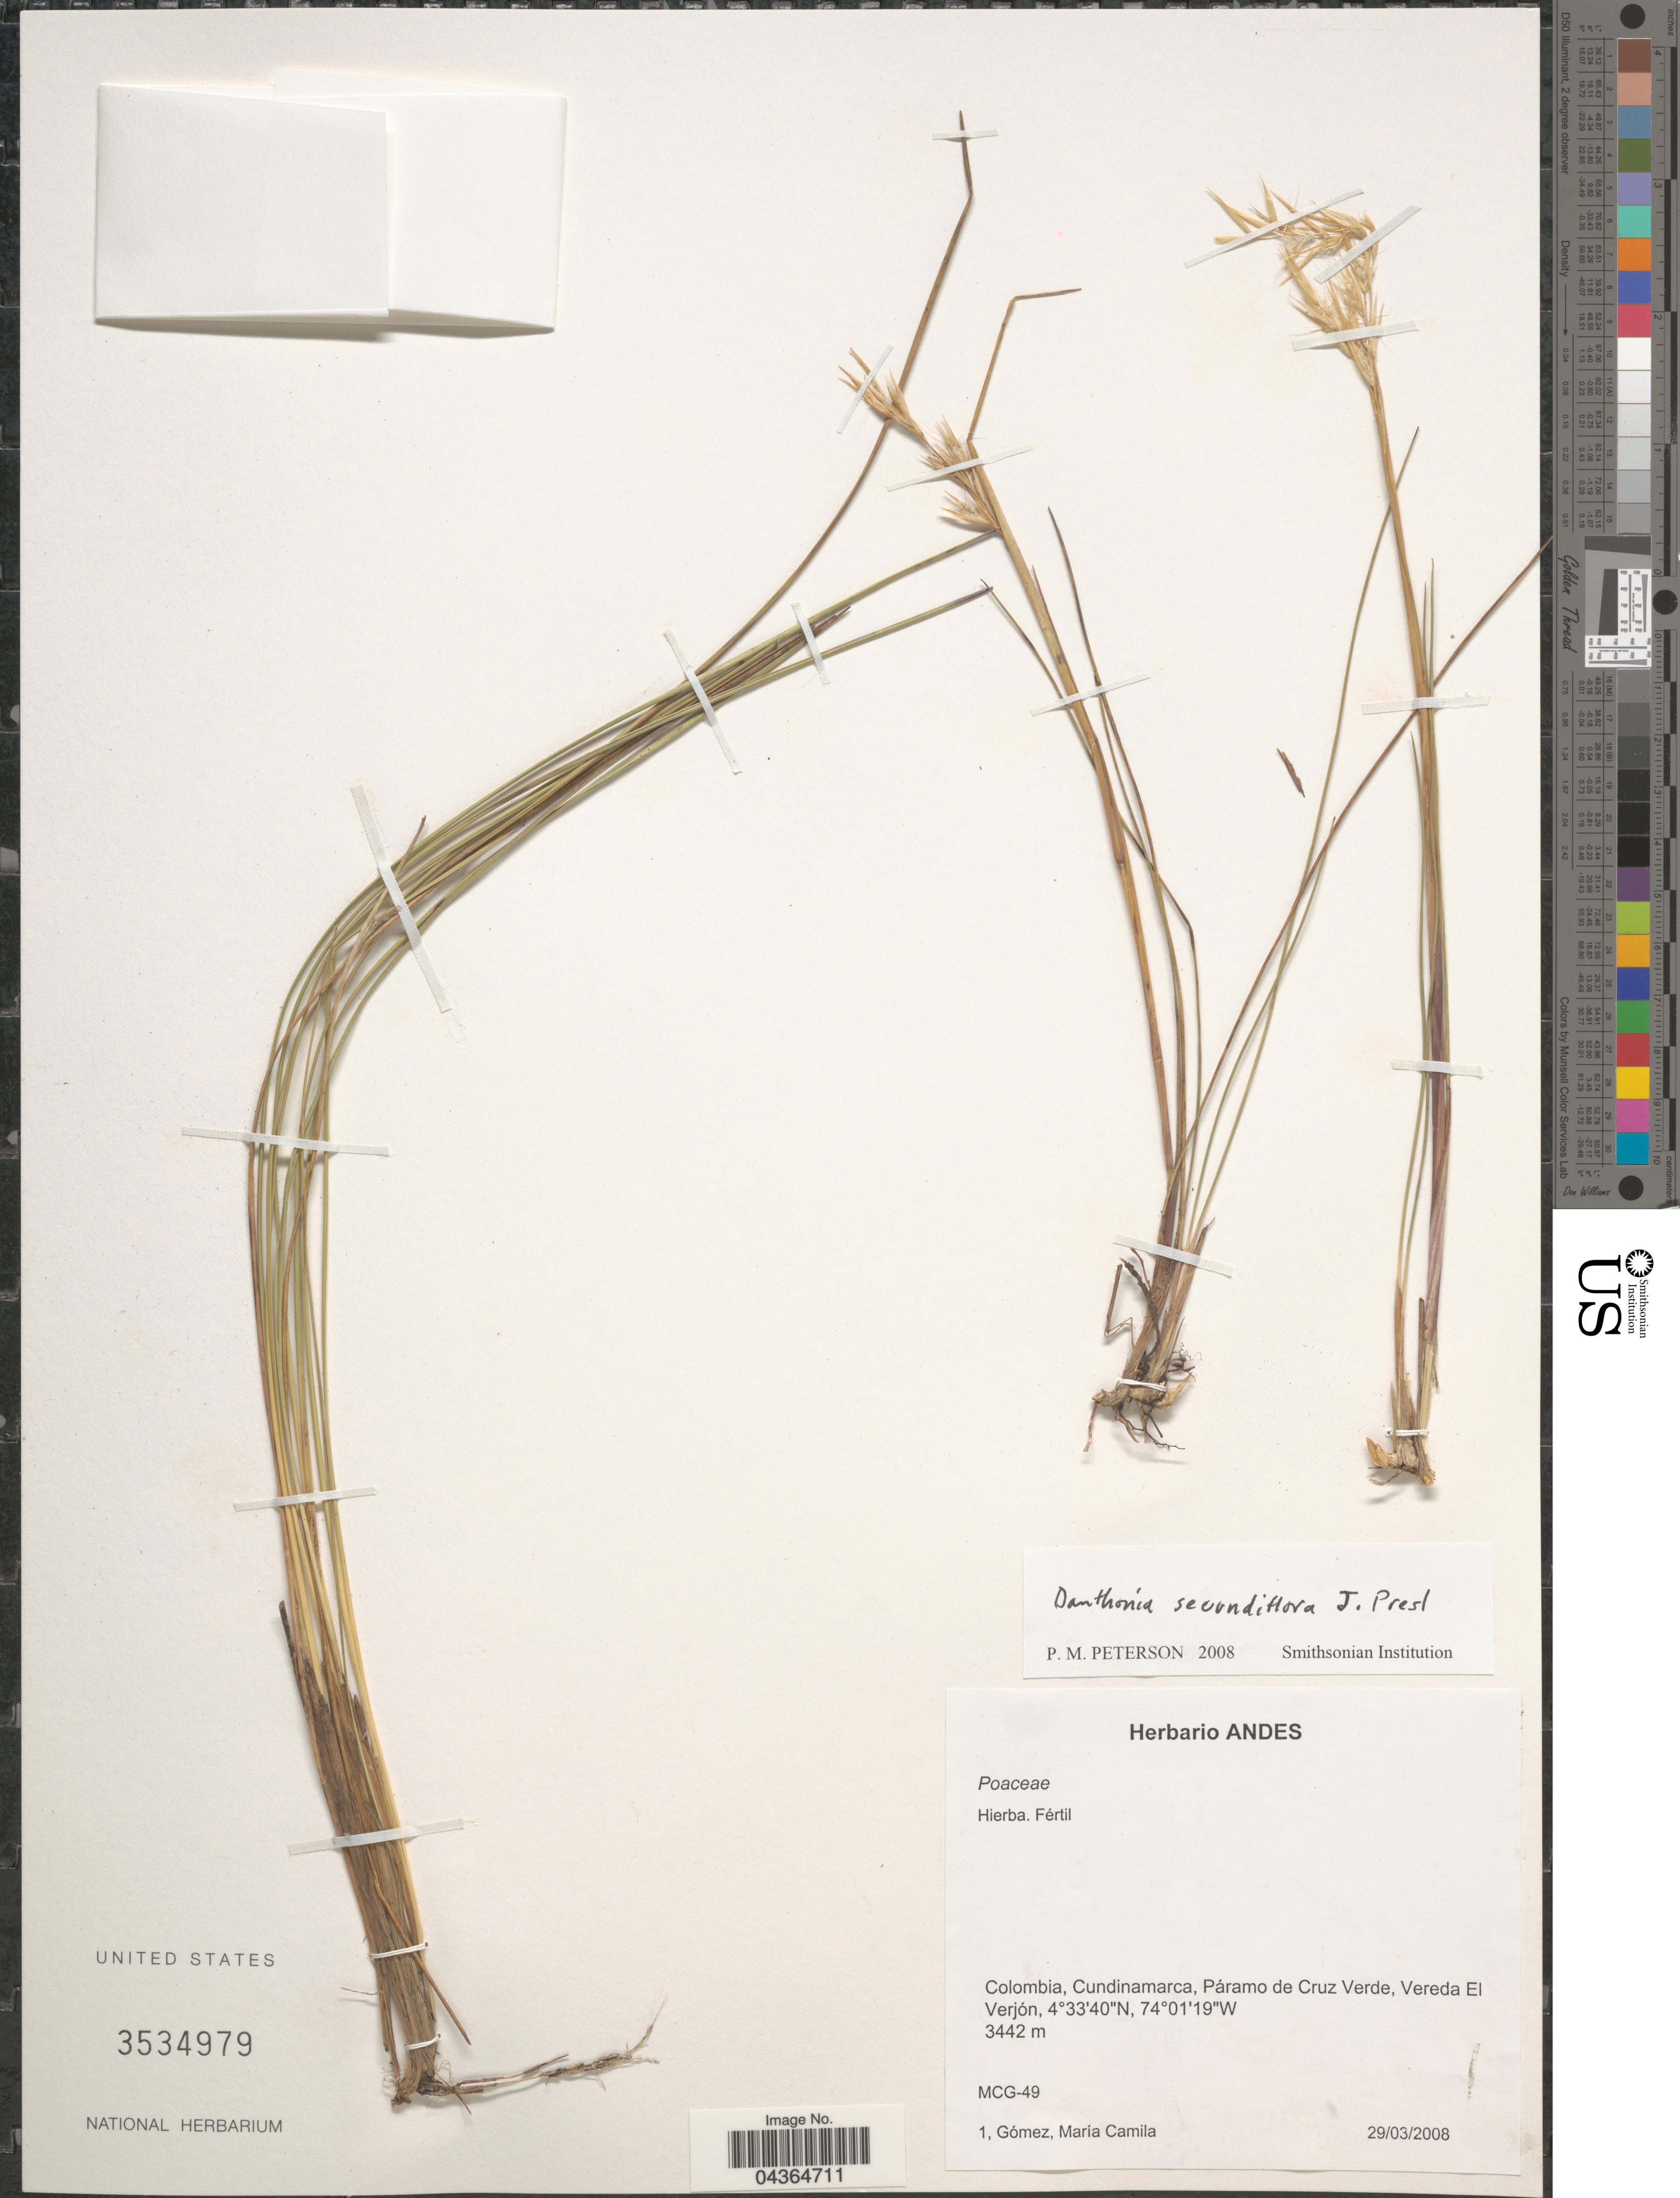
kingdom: Plantae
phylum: Tracheophyta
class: Liliopsida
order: Poales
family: Poaceae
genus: Danthonia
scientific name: Danthonia secundiflora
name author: J. Presl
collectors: M. Gomez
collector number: MCG-49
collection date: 2008-03-29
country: Colombia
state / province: Cundinamarca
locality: Páramo de Cruz Verde, Vereda El Verjón.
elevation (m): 3442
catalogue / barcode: US 3534979